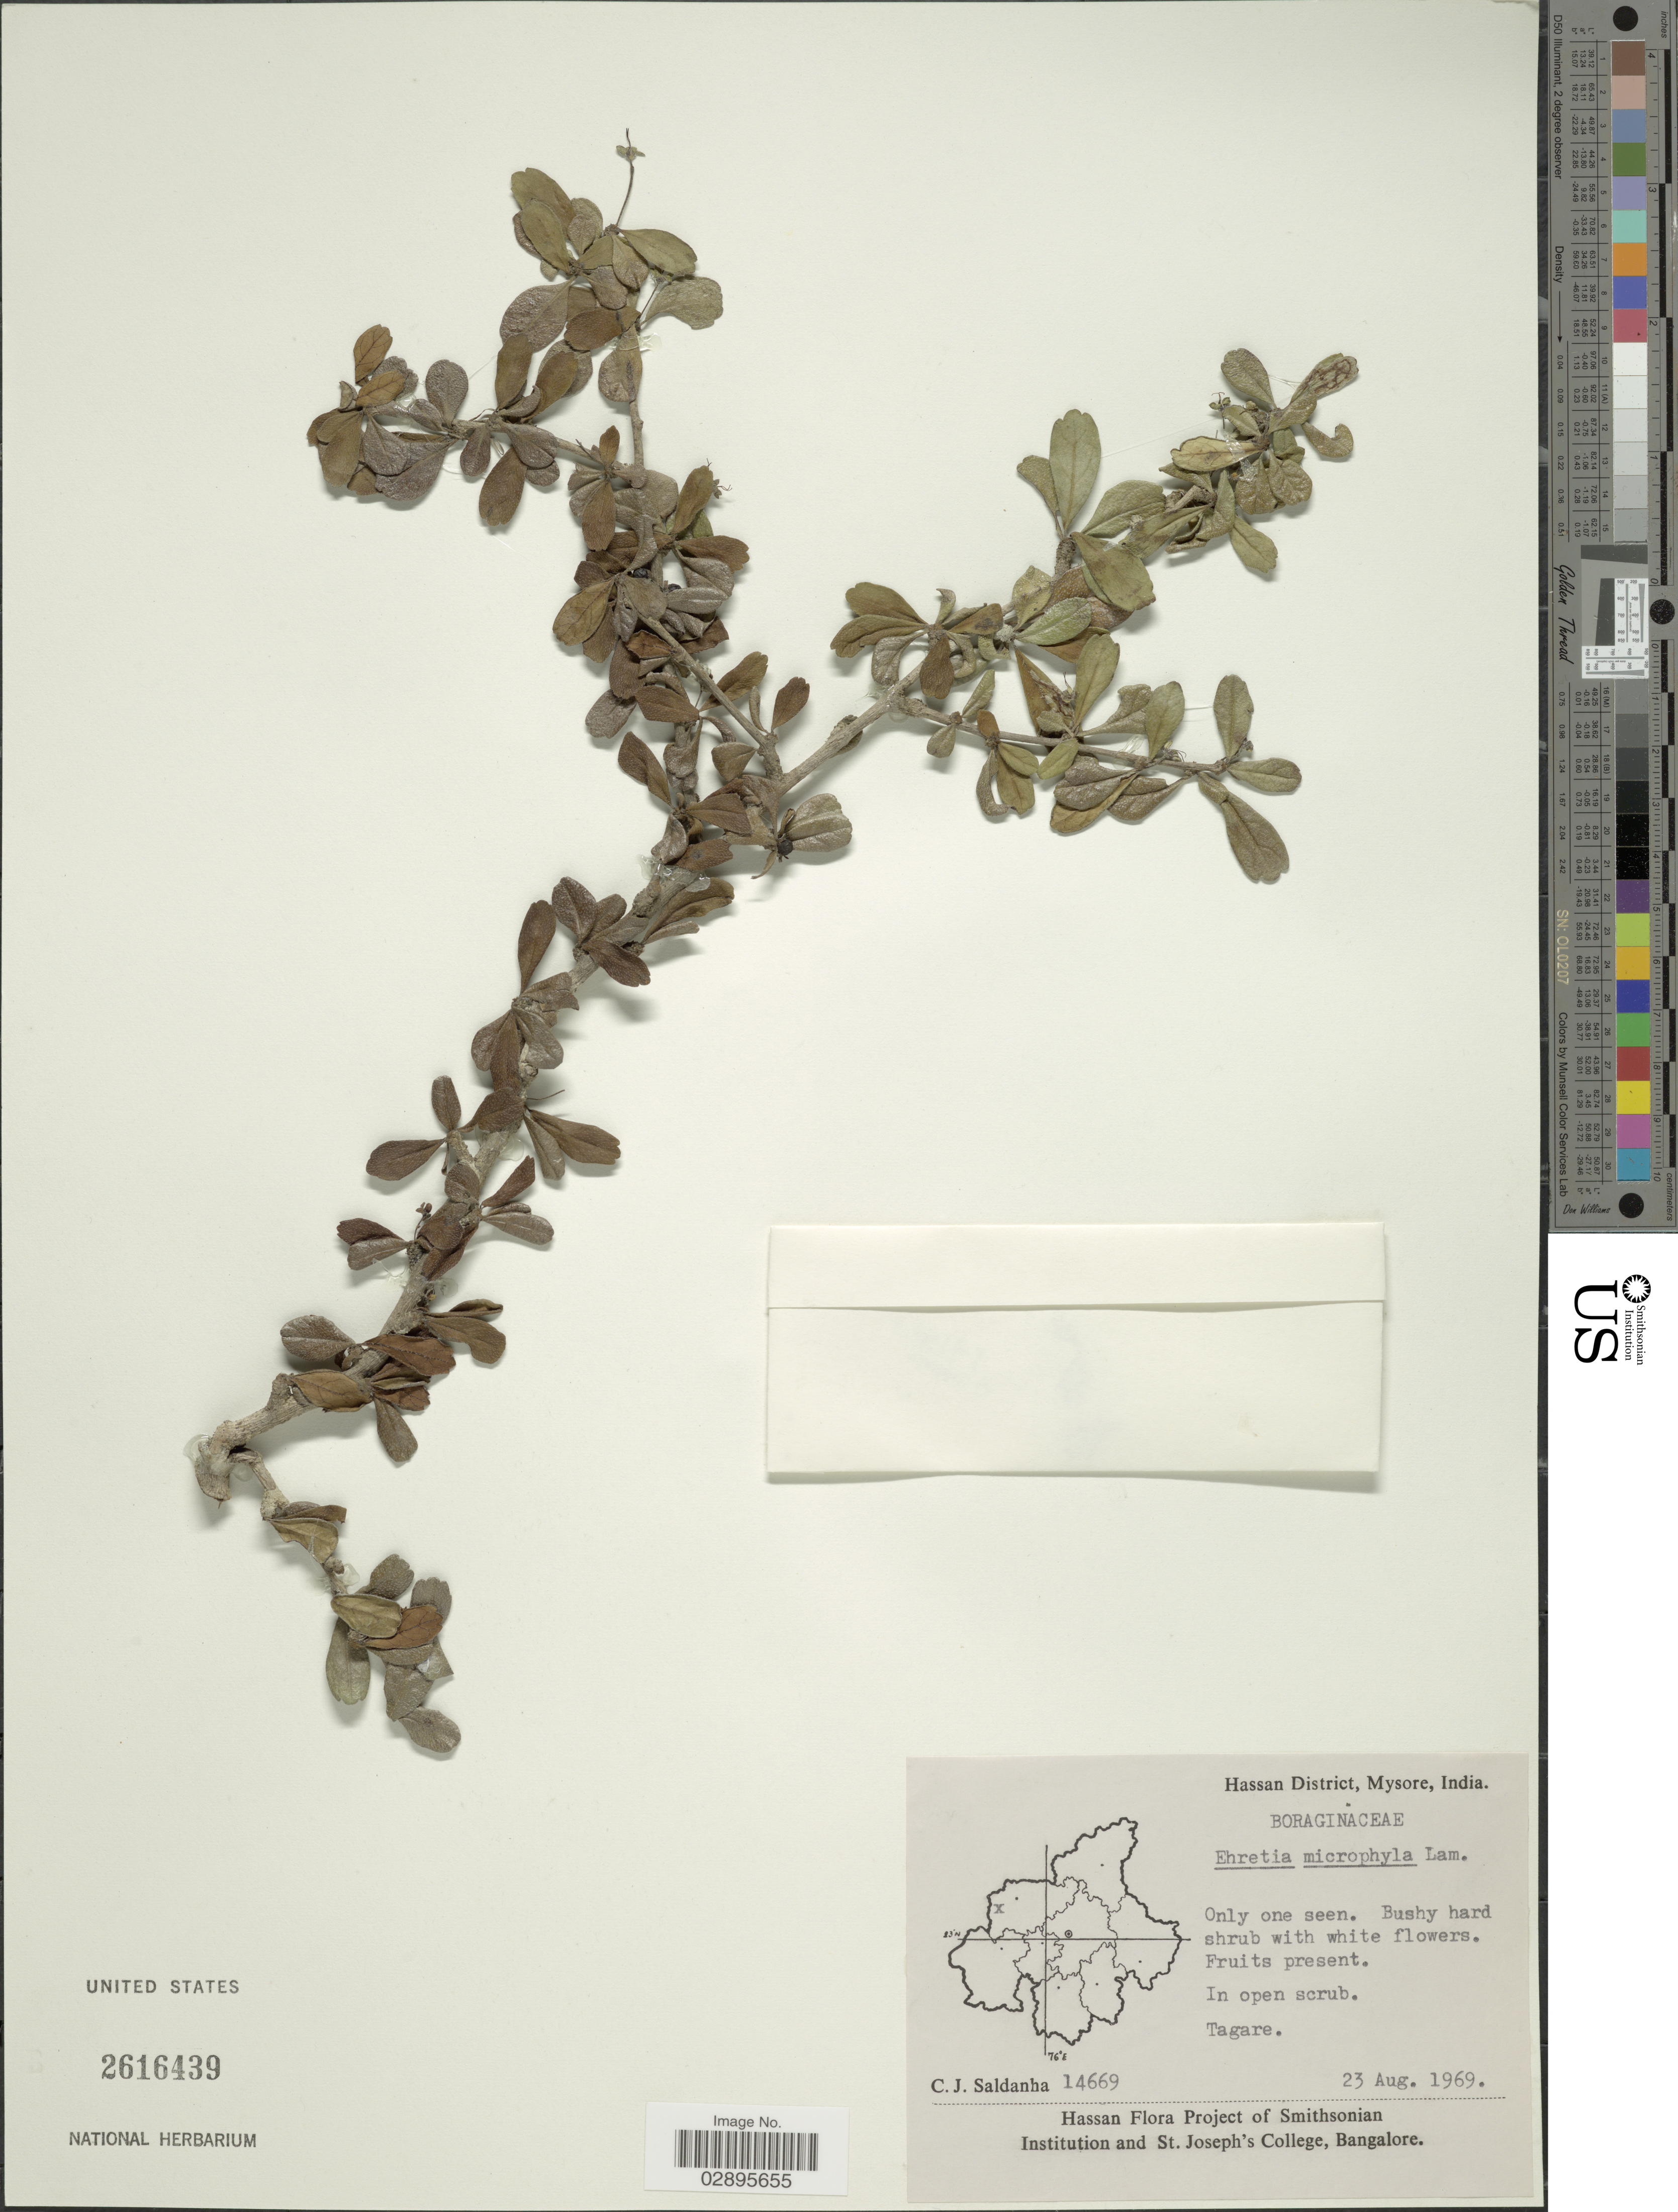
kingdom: Plantae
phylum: Tracheophyta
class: Magnoliopsida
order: Boraginales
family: Ehretiaceae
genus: Ehretia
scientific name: Ehretia microphylla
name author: Lam.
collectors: C. J. Saldanha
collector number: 14669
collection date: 1969-08-23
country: India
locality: Hassan District, Mysore. Tagare.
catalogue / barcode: US 2616439